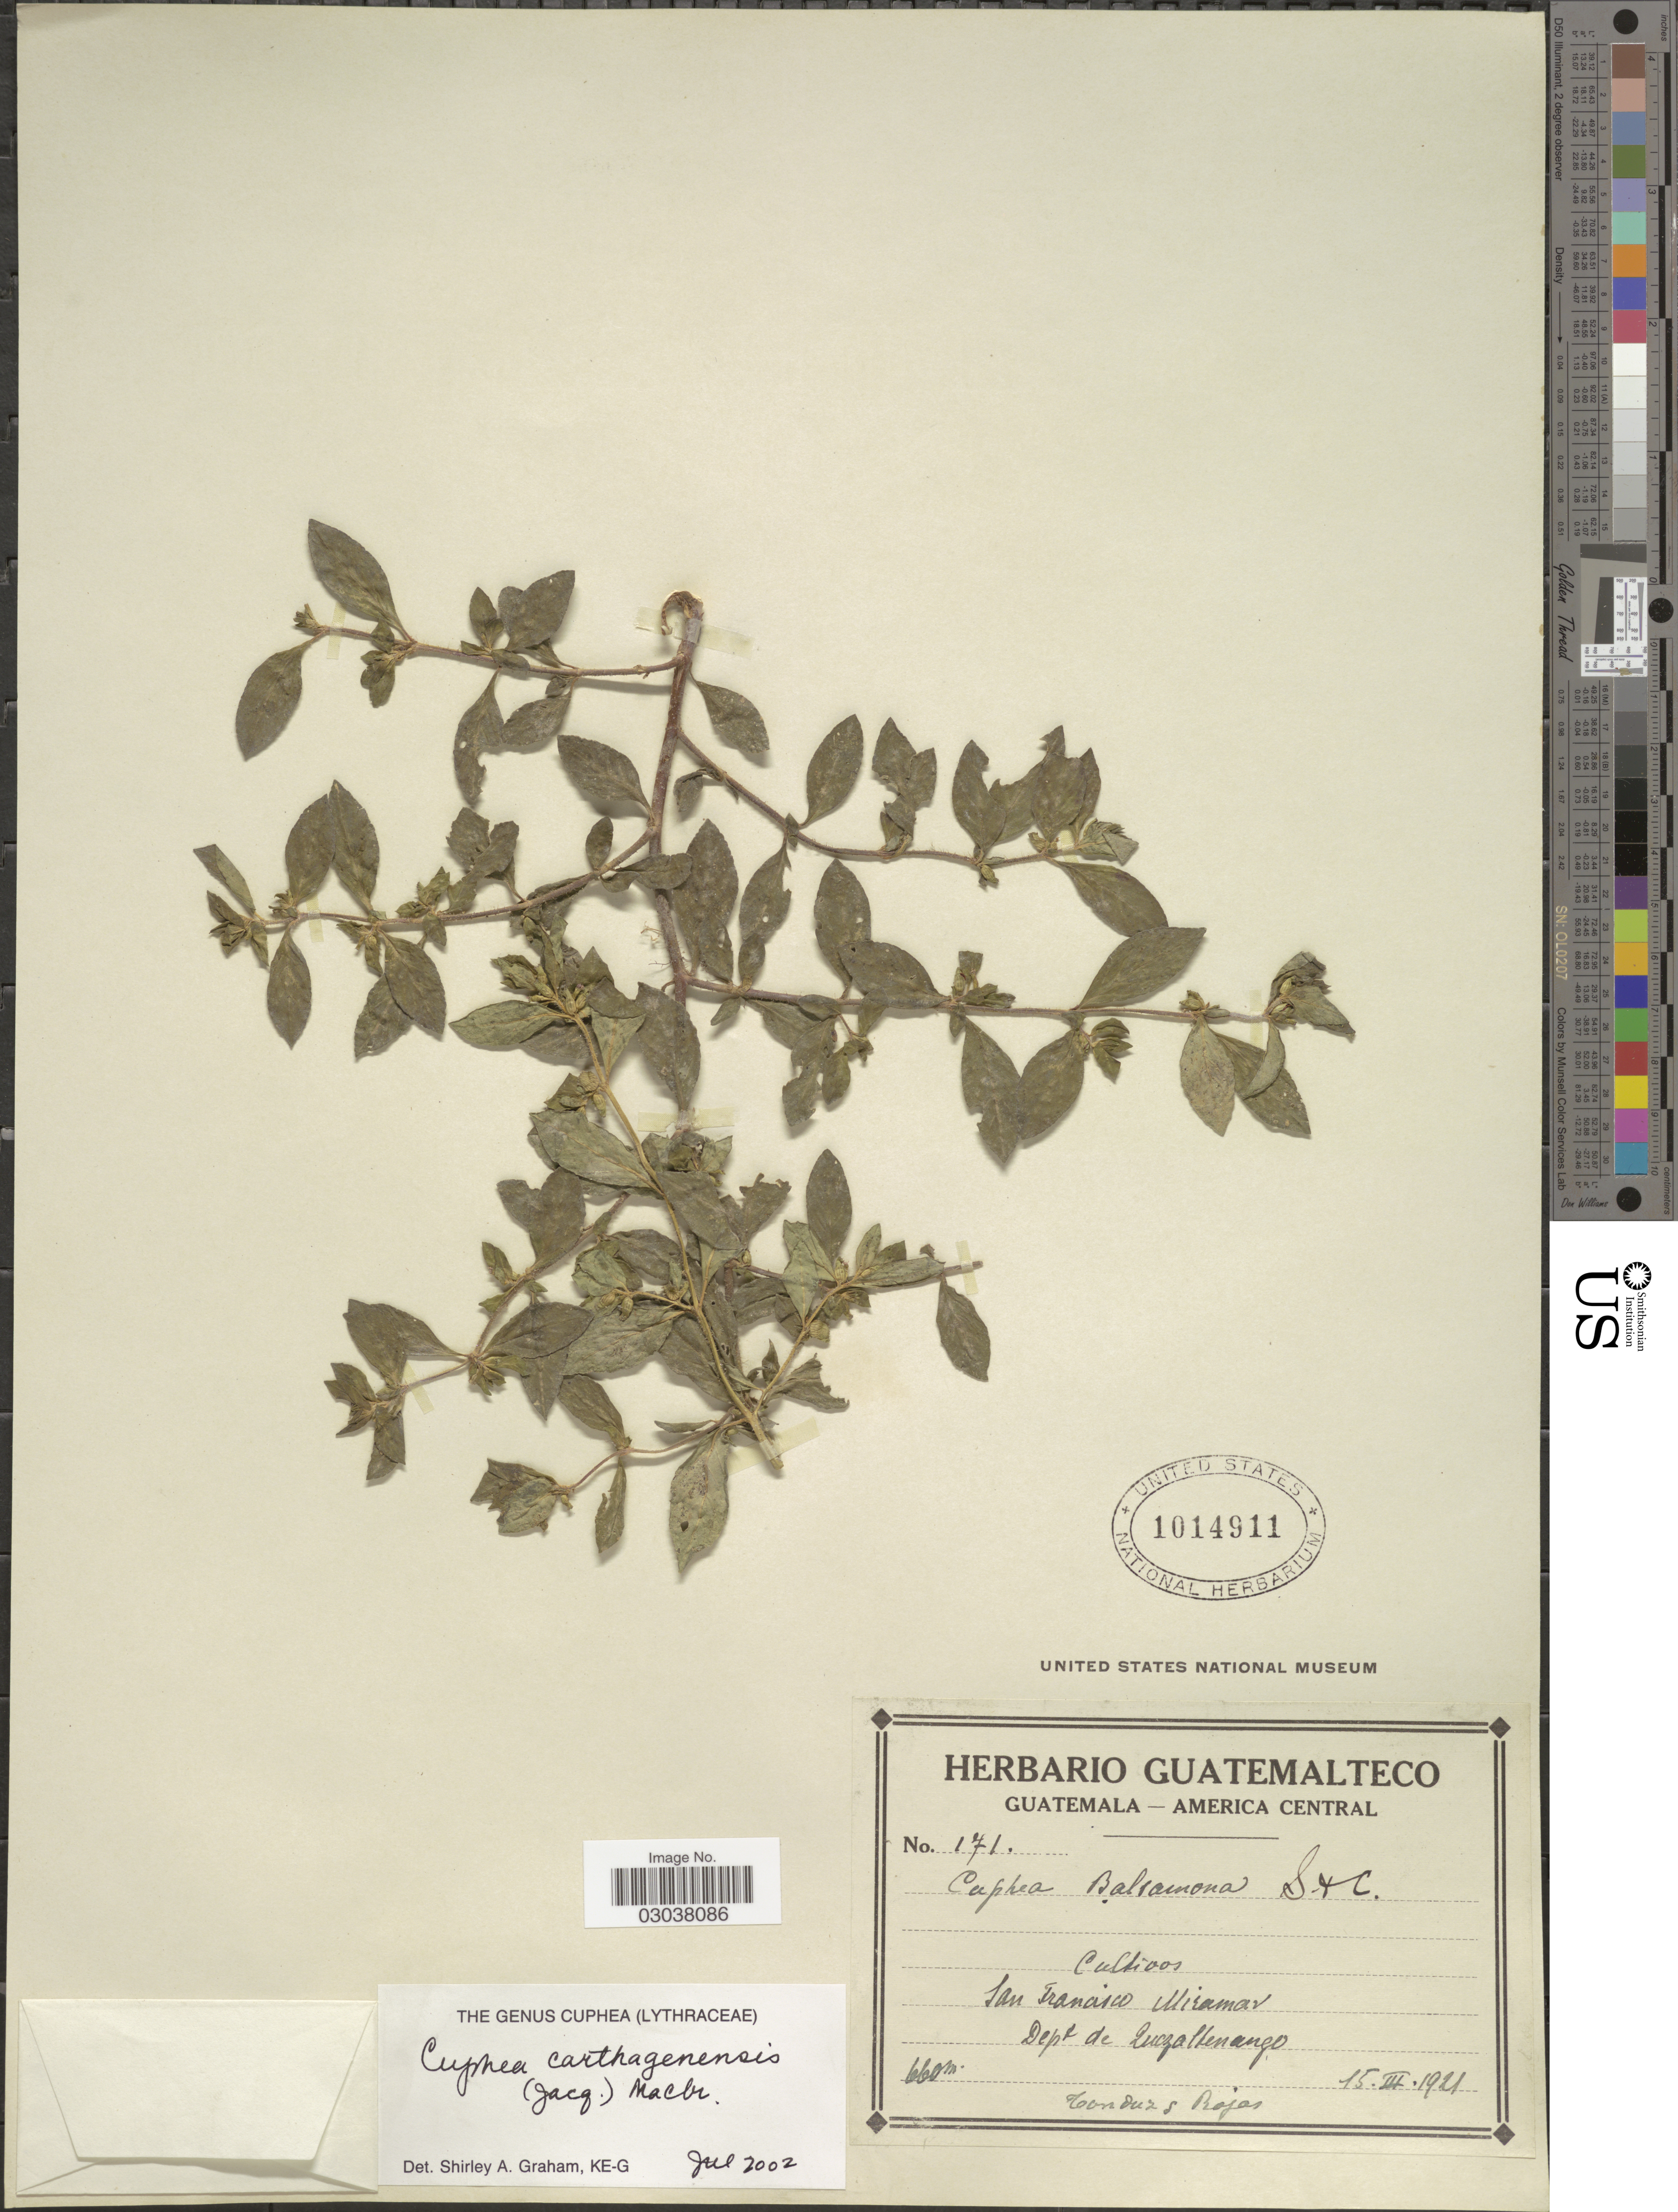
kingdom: Plantae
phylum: Tracheophyta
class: Magnoliopsida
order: Myrtales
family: Lythraceae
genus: Cuphea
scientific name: Cuphea carthagenensis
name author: (Jacq.) J.F. Macbr.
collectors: Tonduz & Rojas, --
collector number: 171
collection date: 1921-03-15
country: Guatemala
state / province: Quetzaltenango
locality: San Francisco Miramar. Dept de Quezaltenango.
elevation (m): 660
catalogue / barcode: US 1014911